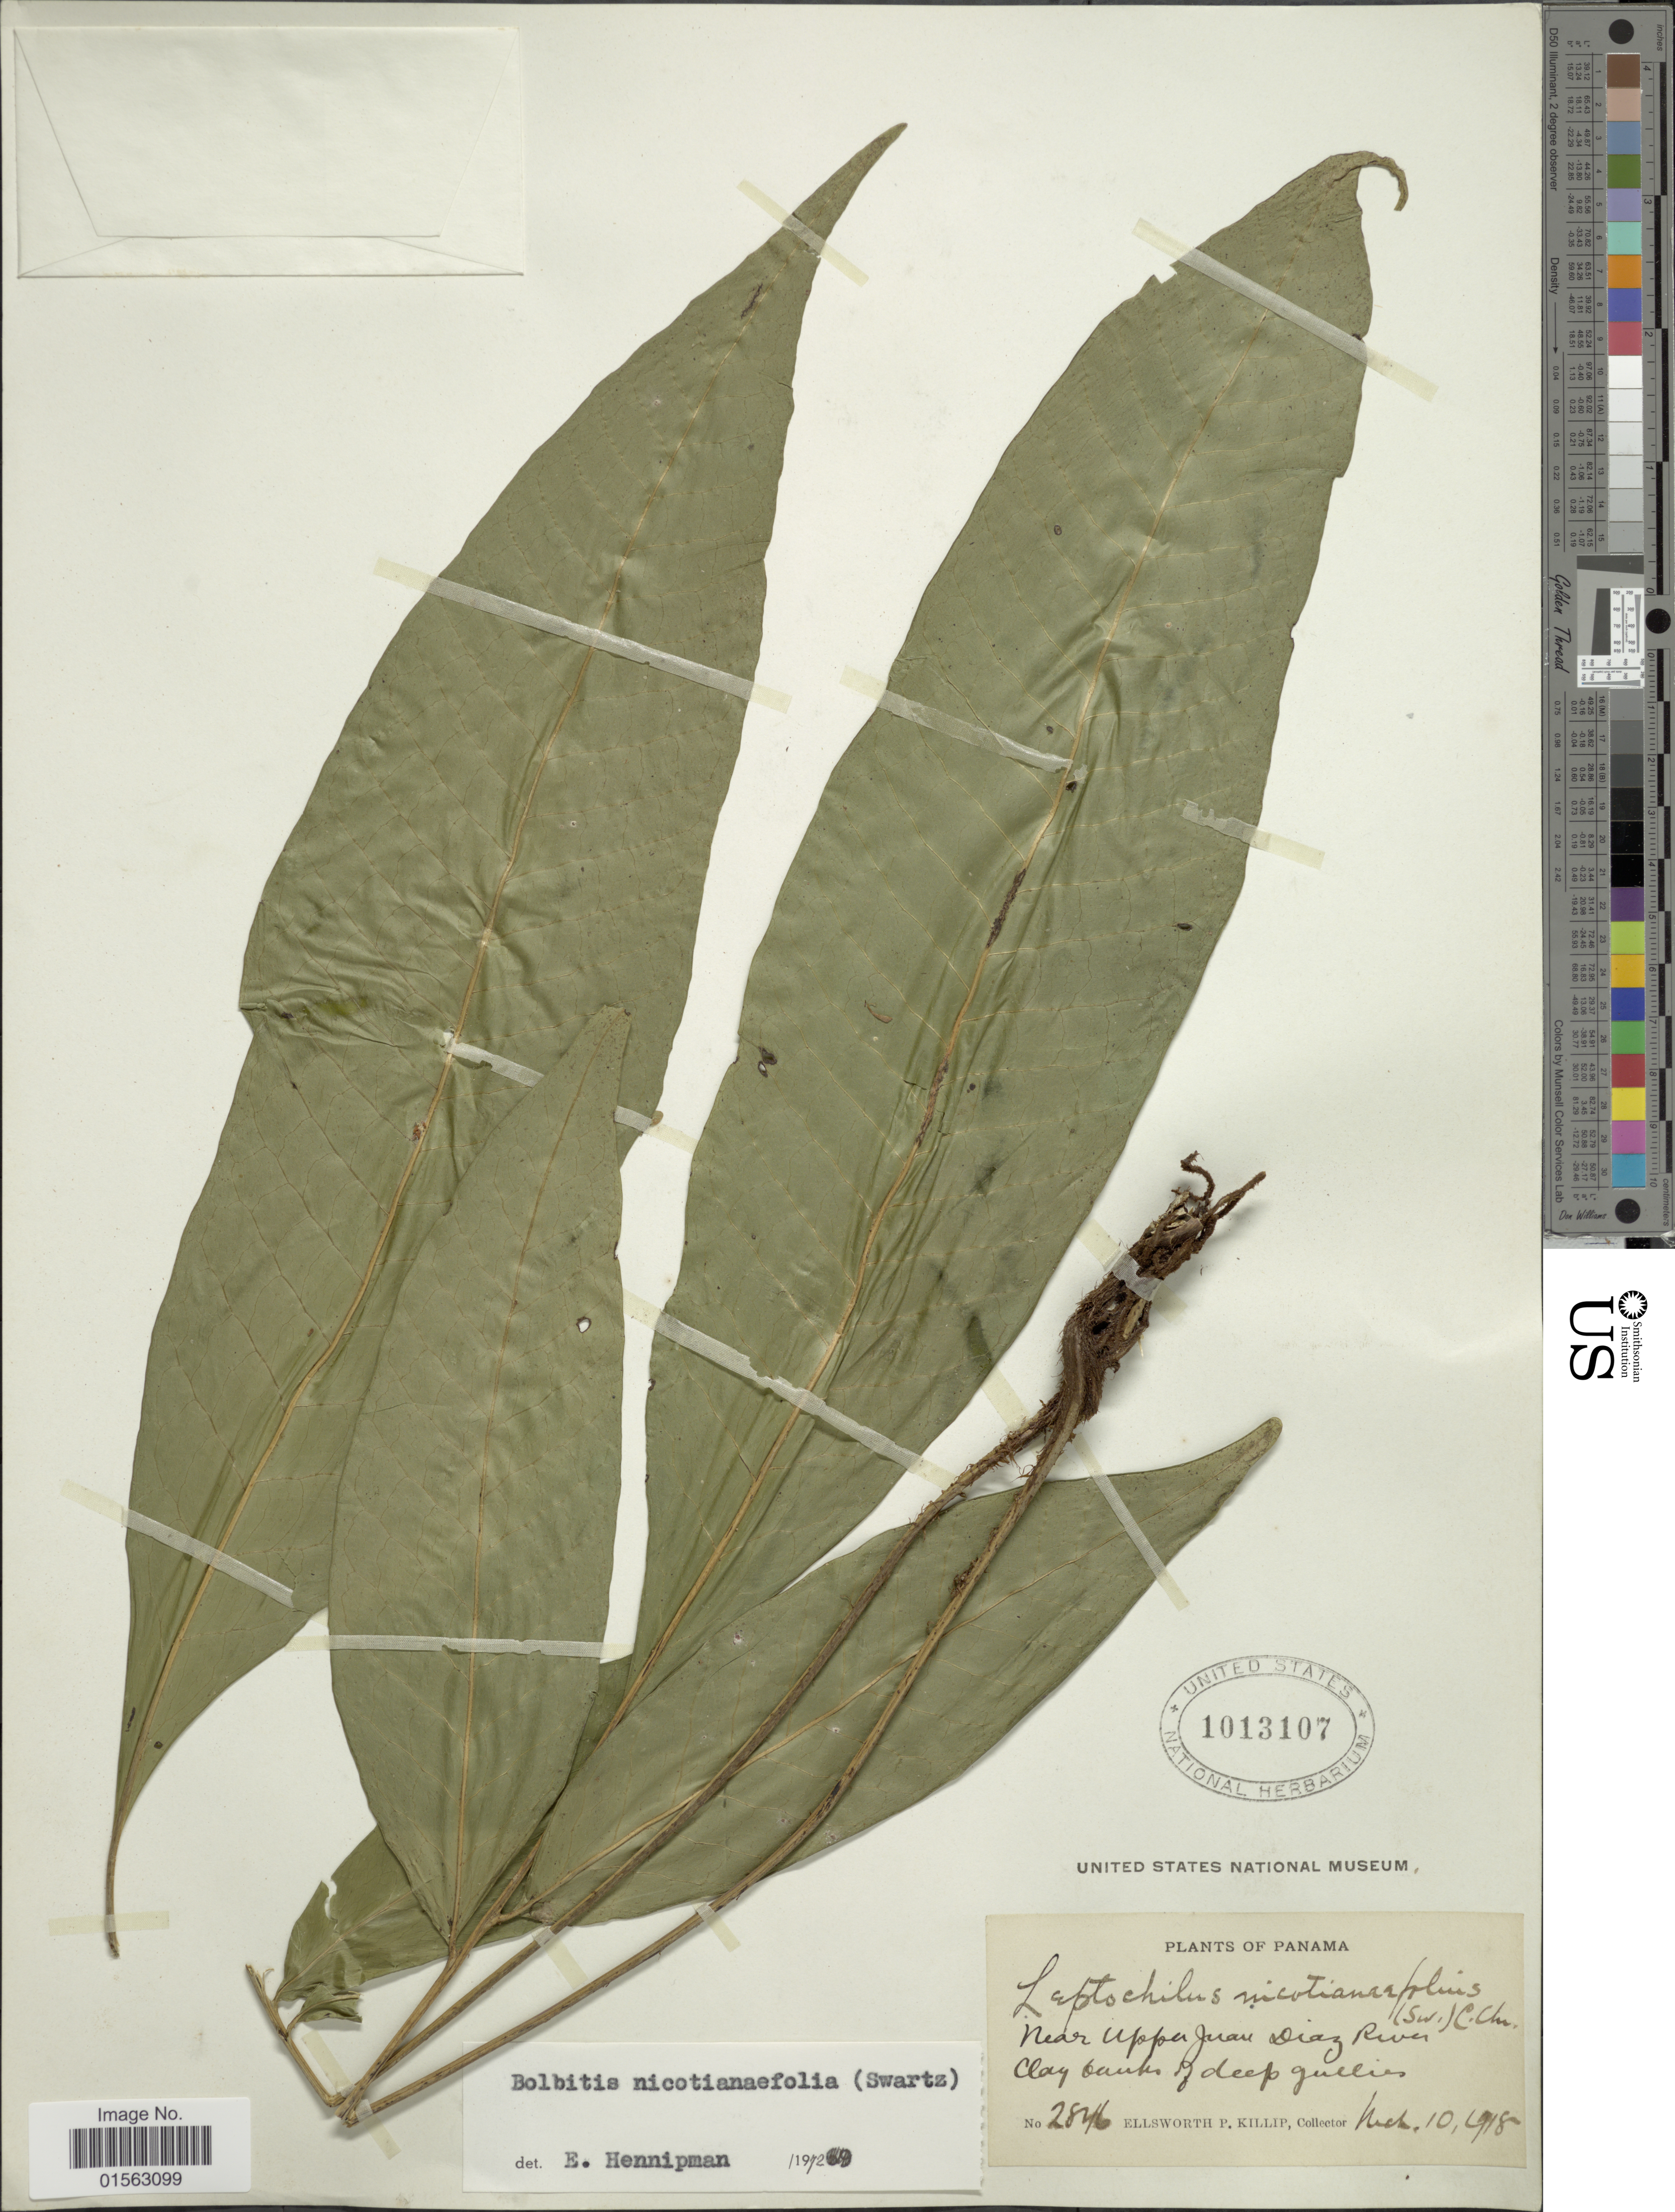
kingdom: Plantae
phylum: Tracheophyta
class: Polypodiopsida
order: Polypodiales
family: Dryopteridaceae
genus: Mickelia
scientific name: Mickelia nicotianifolia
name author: (Sw.) R.C. Moran et al.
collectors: E. P. Killip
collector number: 2846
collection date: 1918-03-10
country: Panama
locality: Panama, near upper Juan Diaz River, clay banks of deep gullies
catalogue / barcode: US 1013107